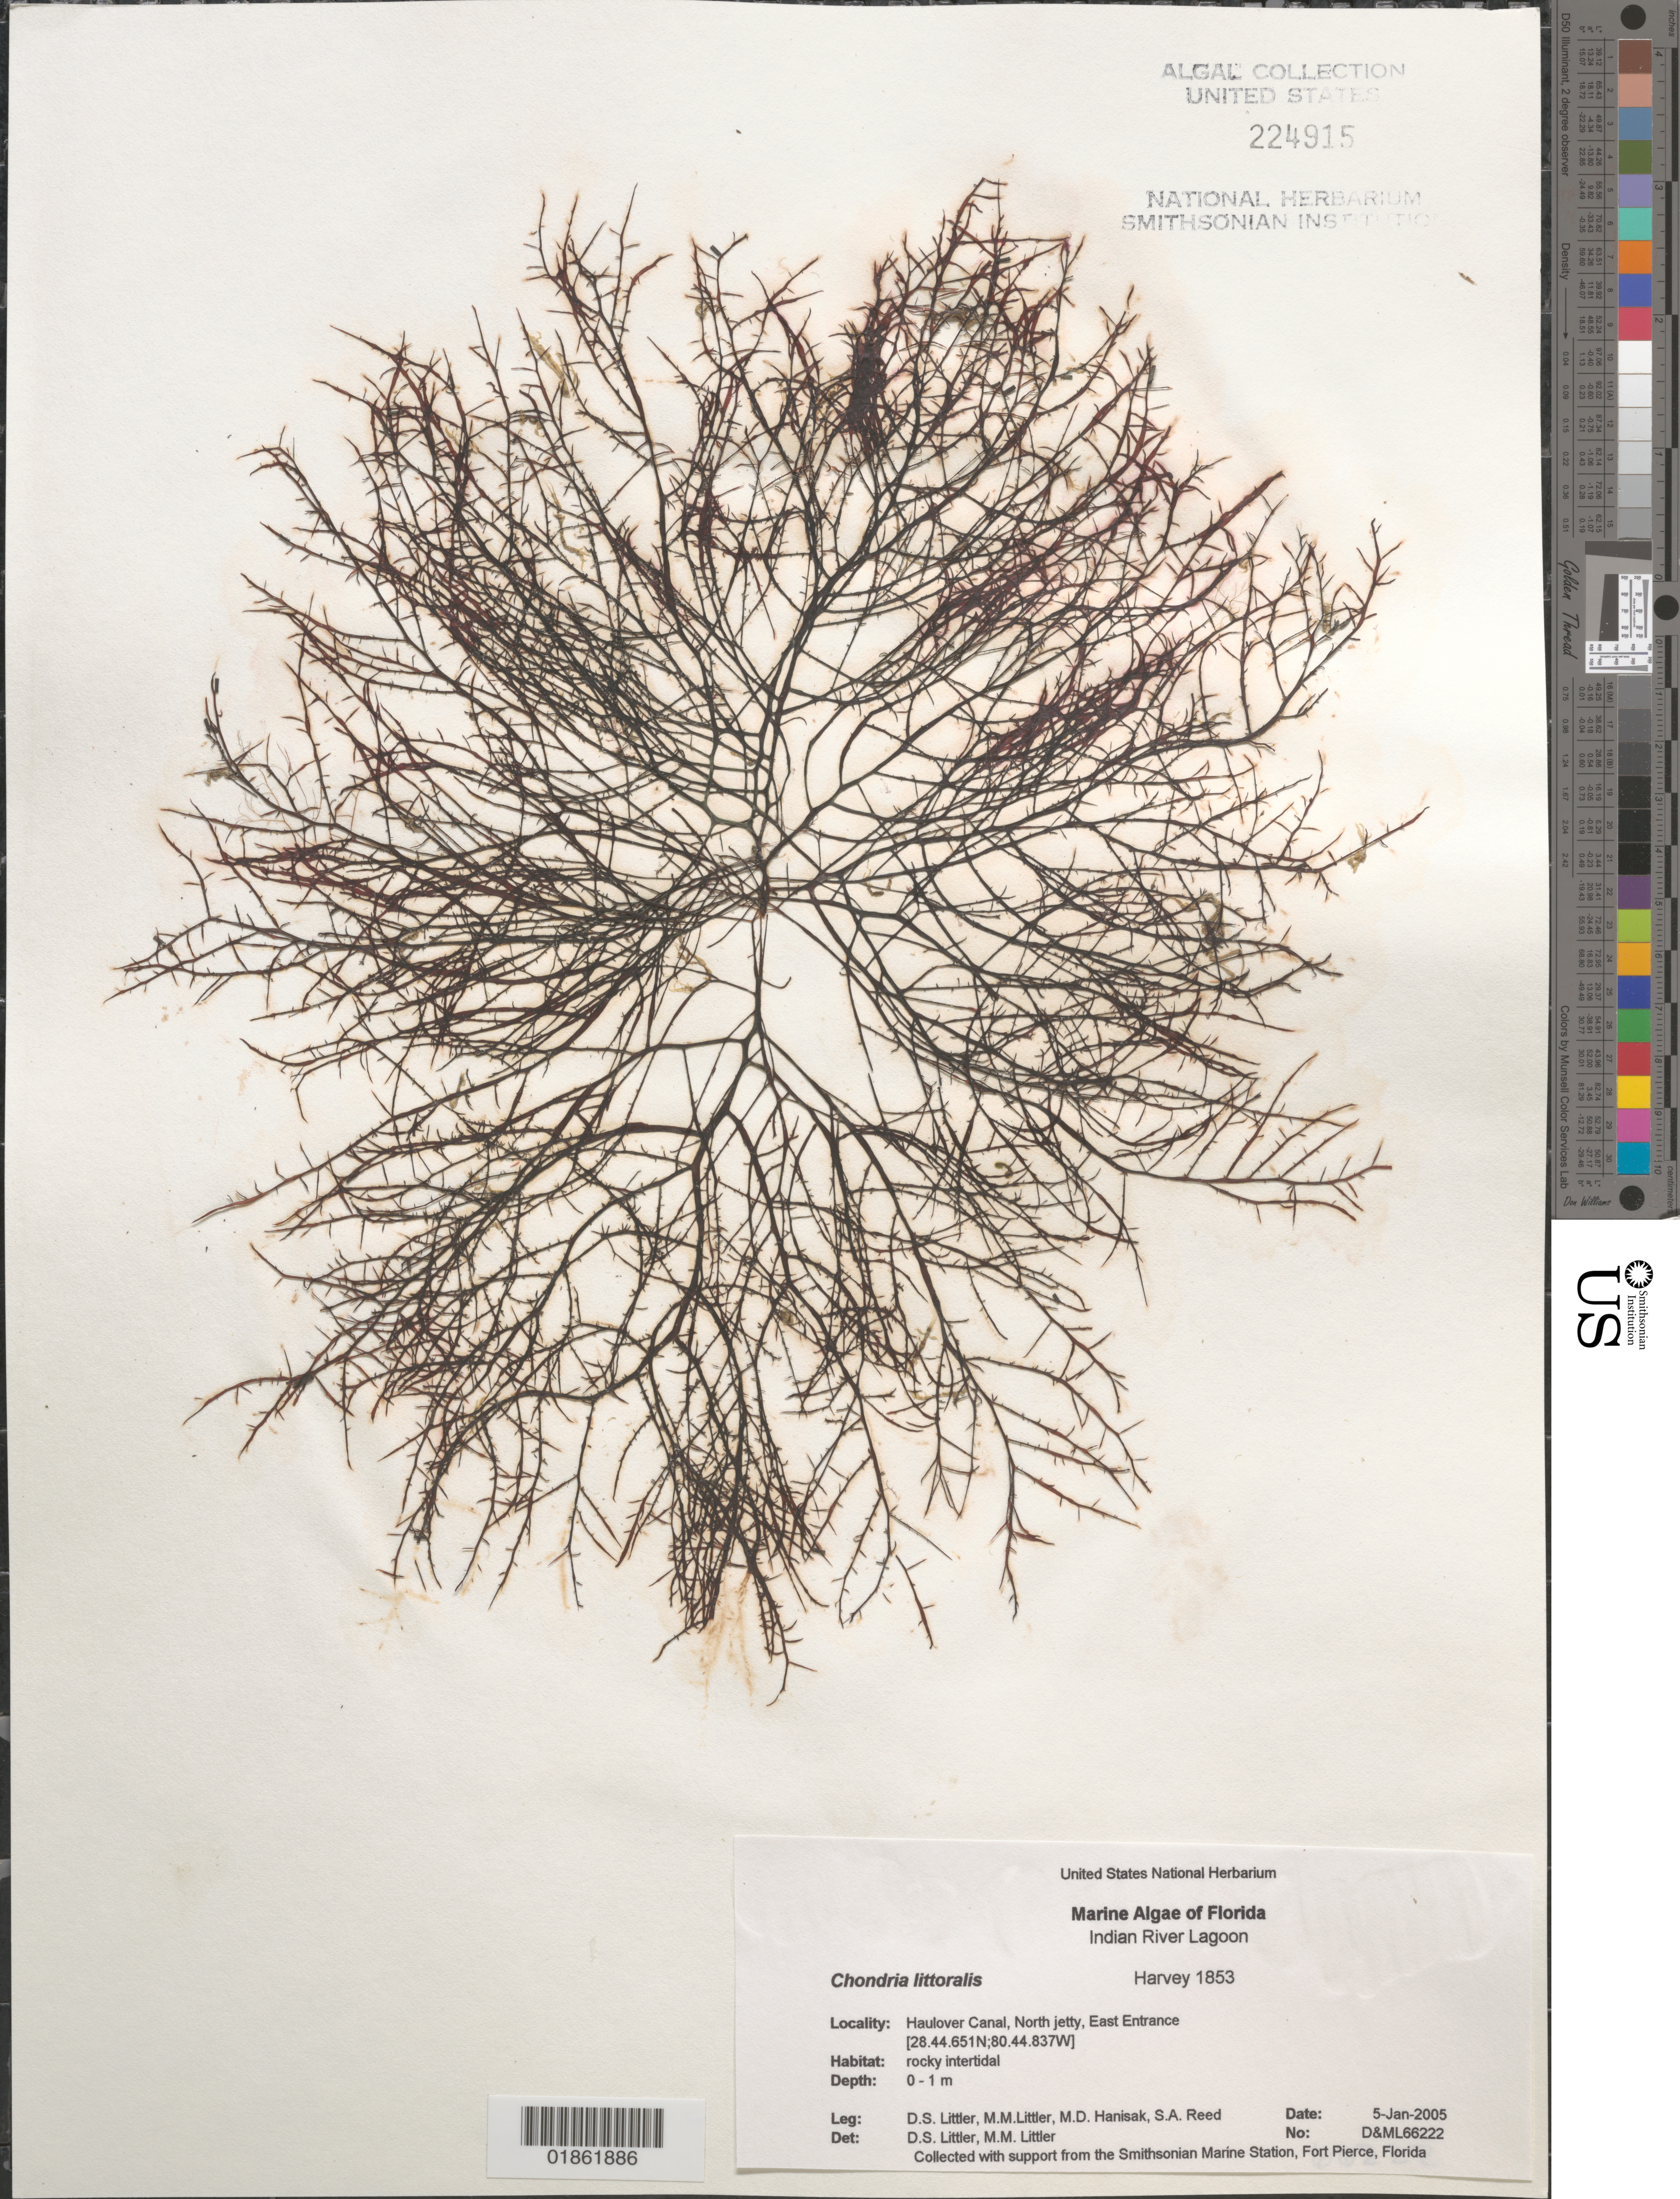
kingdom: Plantae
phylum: Rhodophyta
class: Florideophyceae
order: Ceramiales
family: Rhodomelaceae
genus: Chondria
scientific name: Chondria littoralis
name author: Harv.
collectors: D. S. Littler, M. M. Littler & M. Hanisak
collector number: D&ML 66222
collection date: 2004-12-31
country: United States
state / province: Florida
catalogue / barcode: US 224915